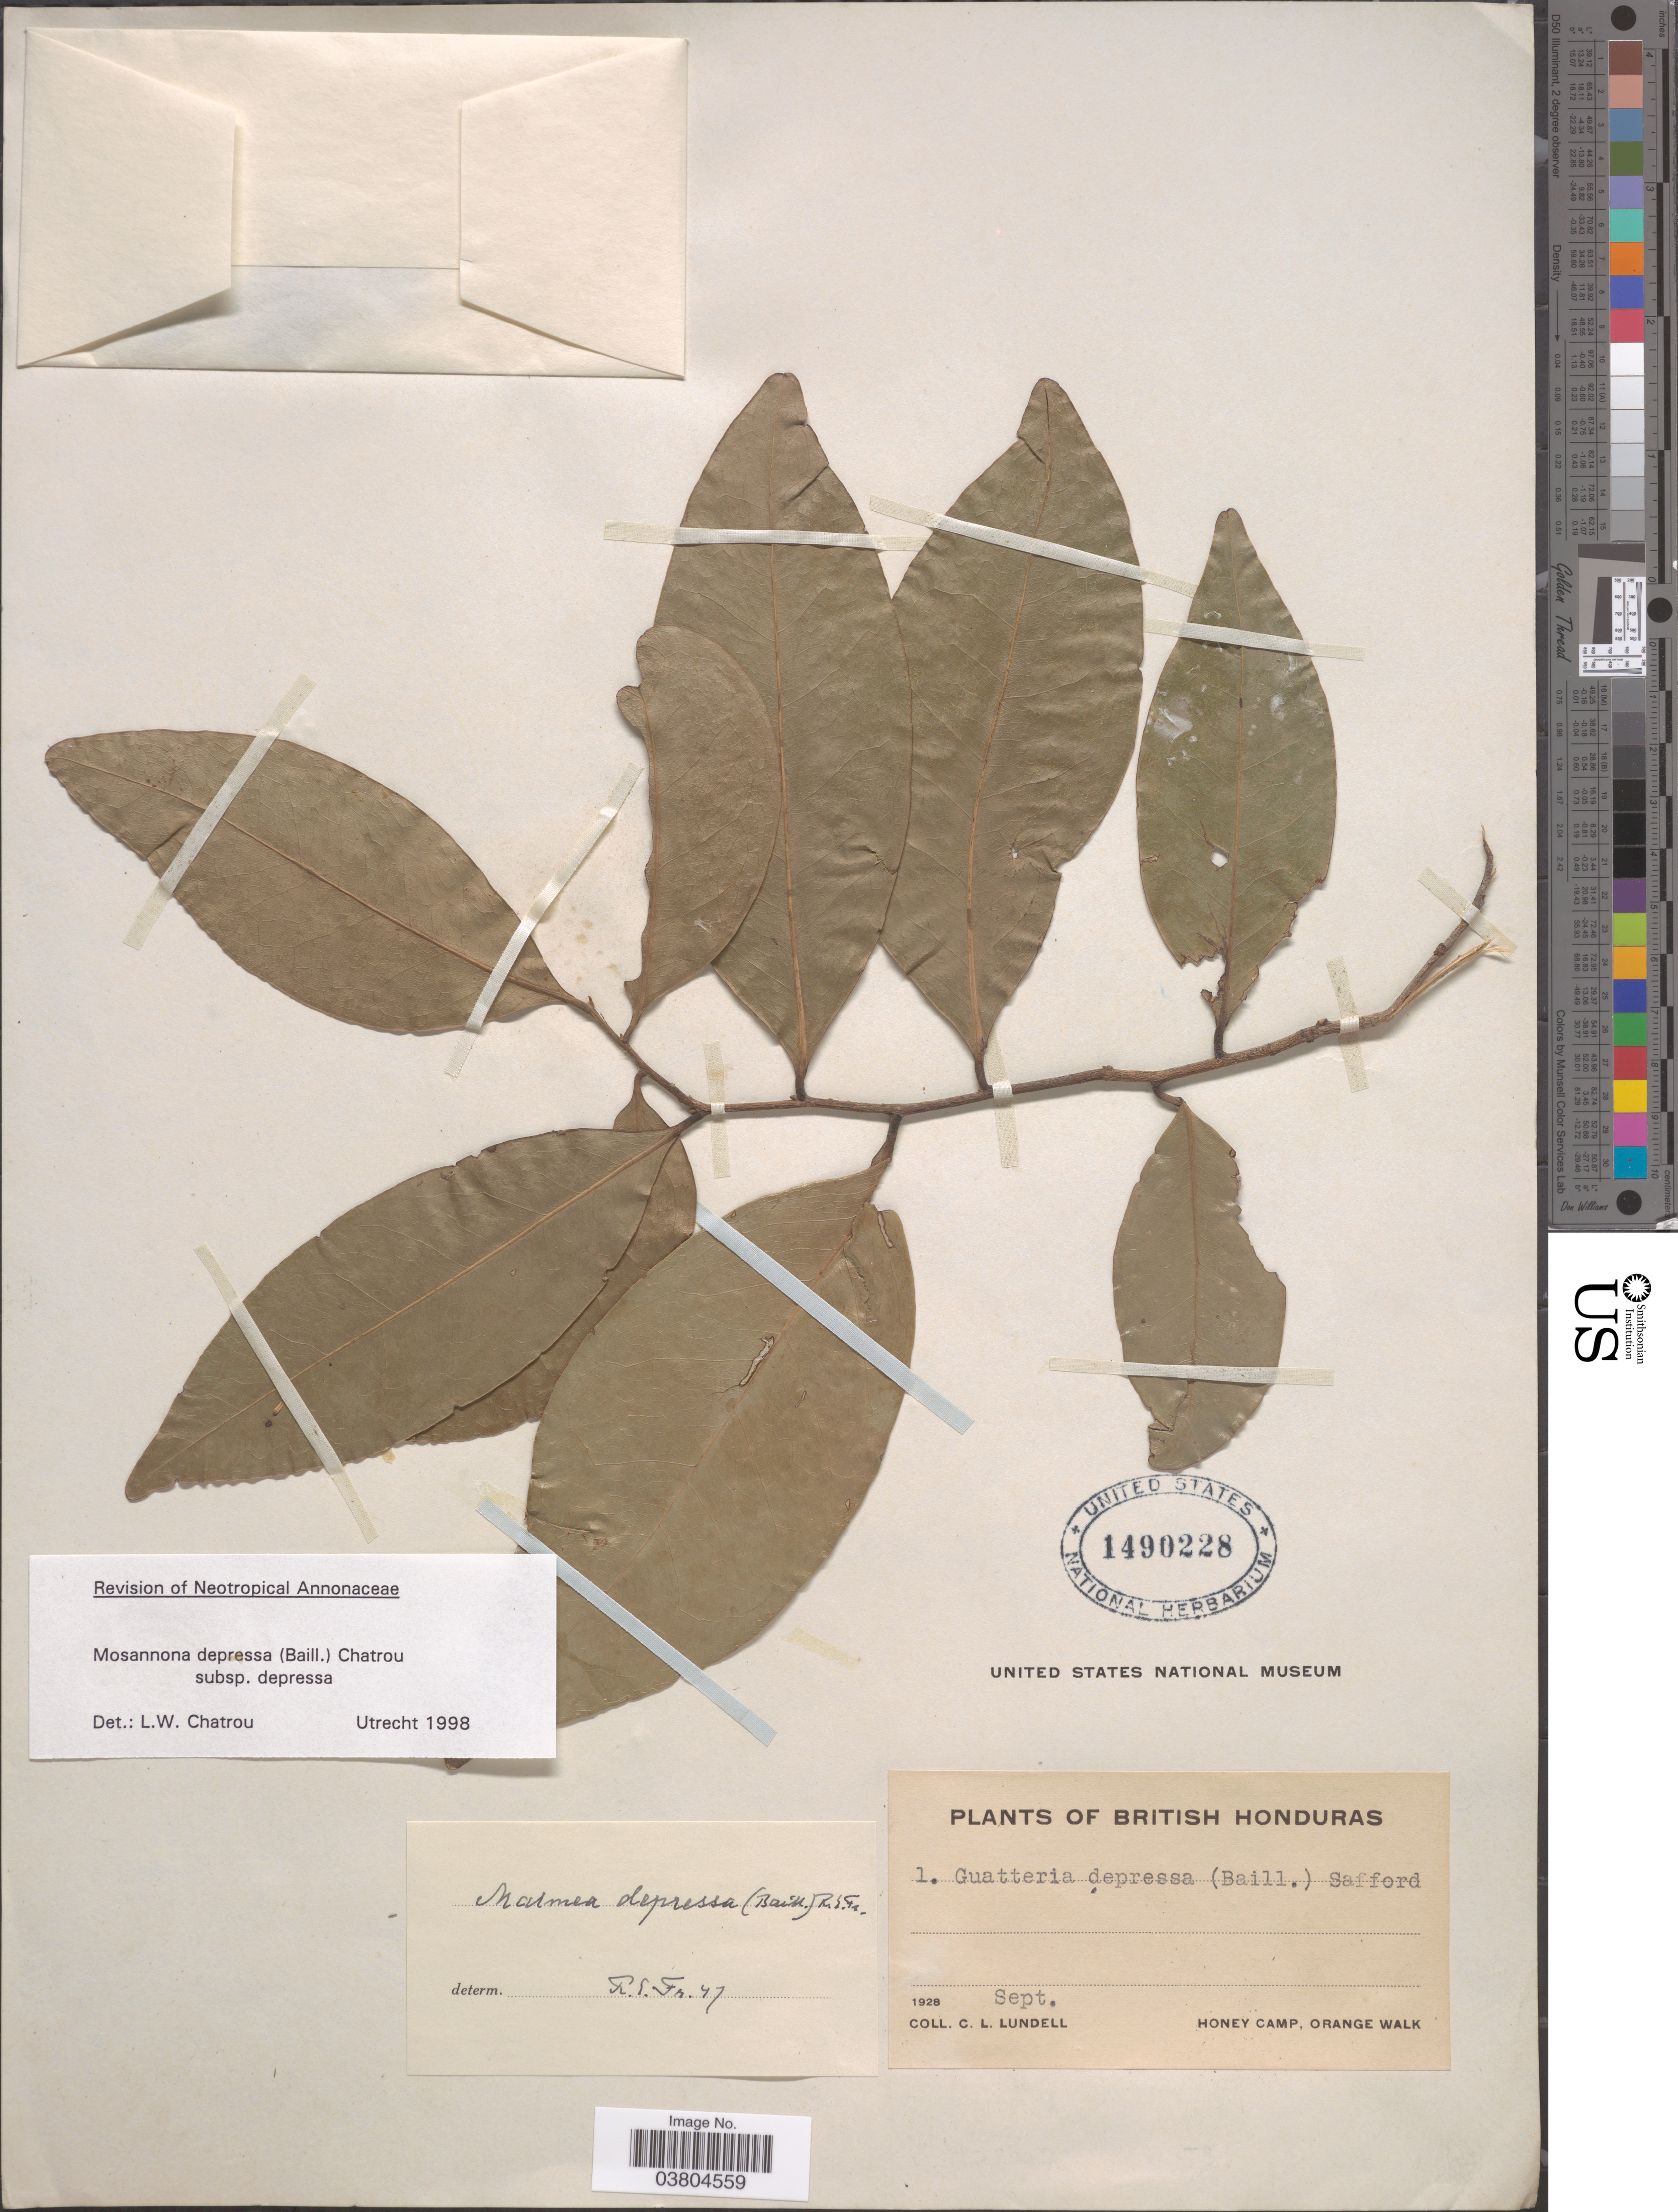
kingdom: Plantae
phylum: Tracheophyta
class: Magnoliopsida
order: Magnoliales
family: Annonaceae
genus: Mosannona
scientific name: Mosannona depressa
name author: (Baill.) Chatrou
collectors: C. L. Lundell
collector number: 1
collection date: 1928-09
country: Belize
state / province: Orange Walk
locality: British Honduras. Honey Camp.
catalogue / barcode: US 1490228